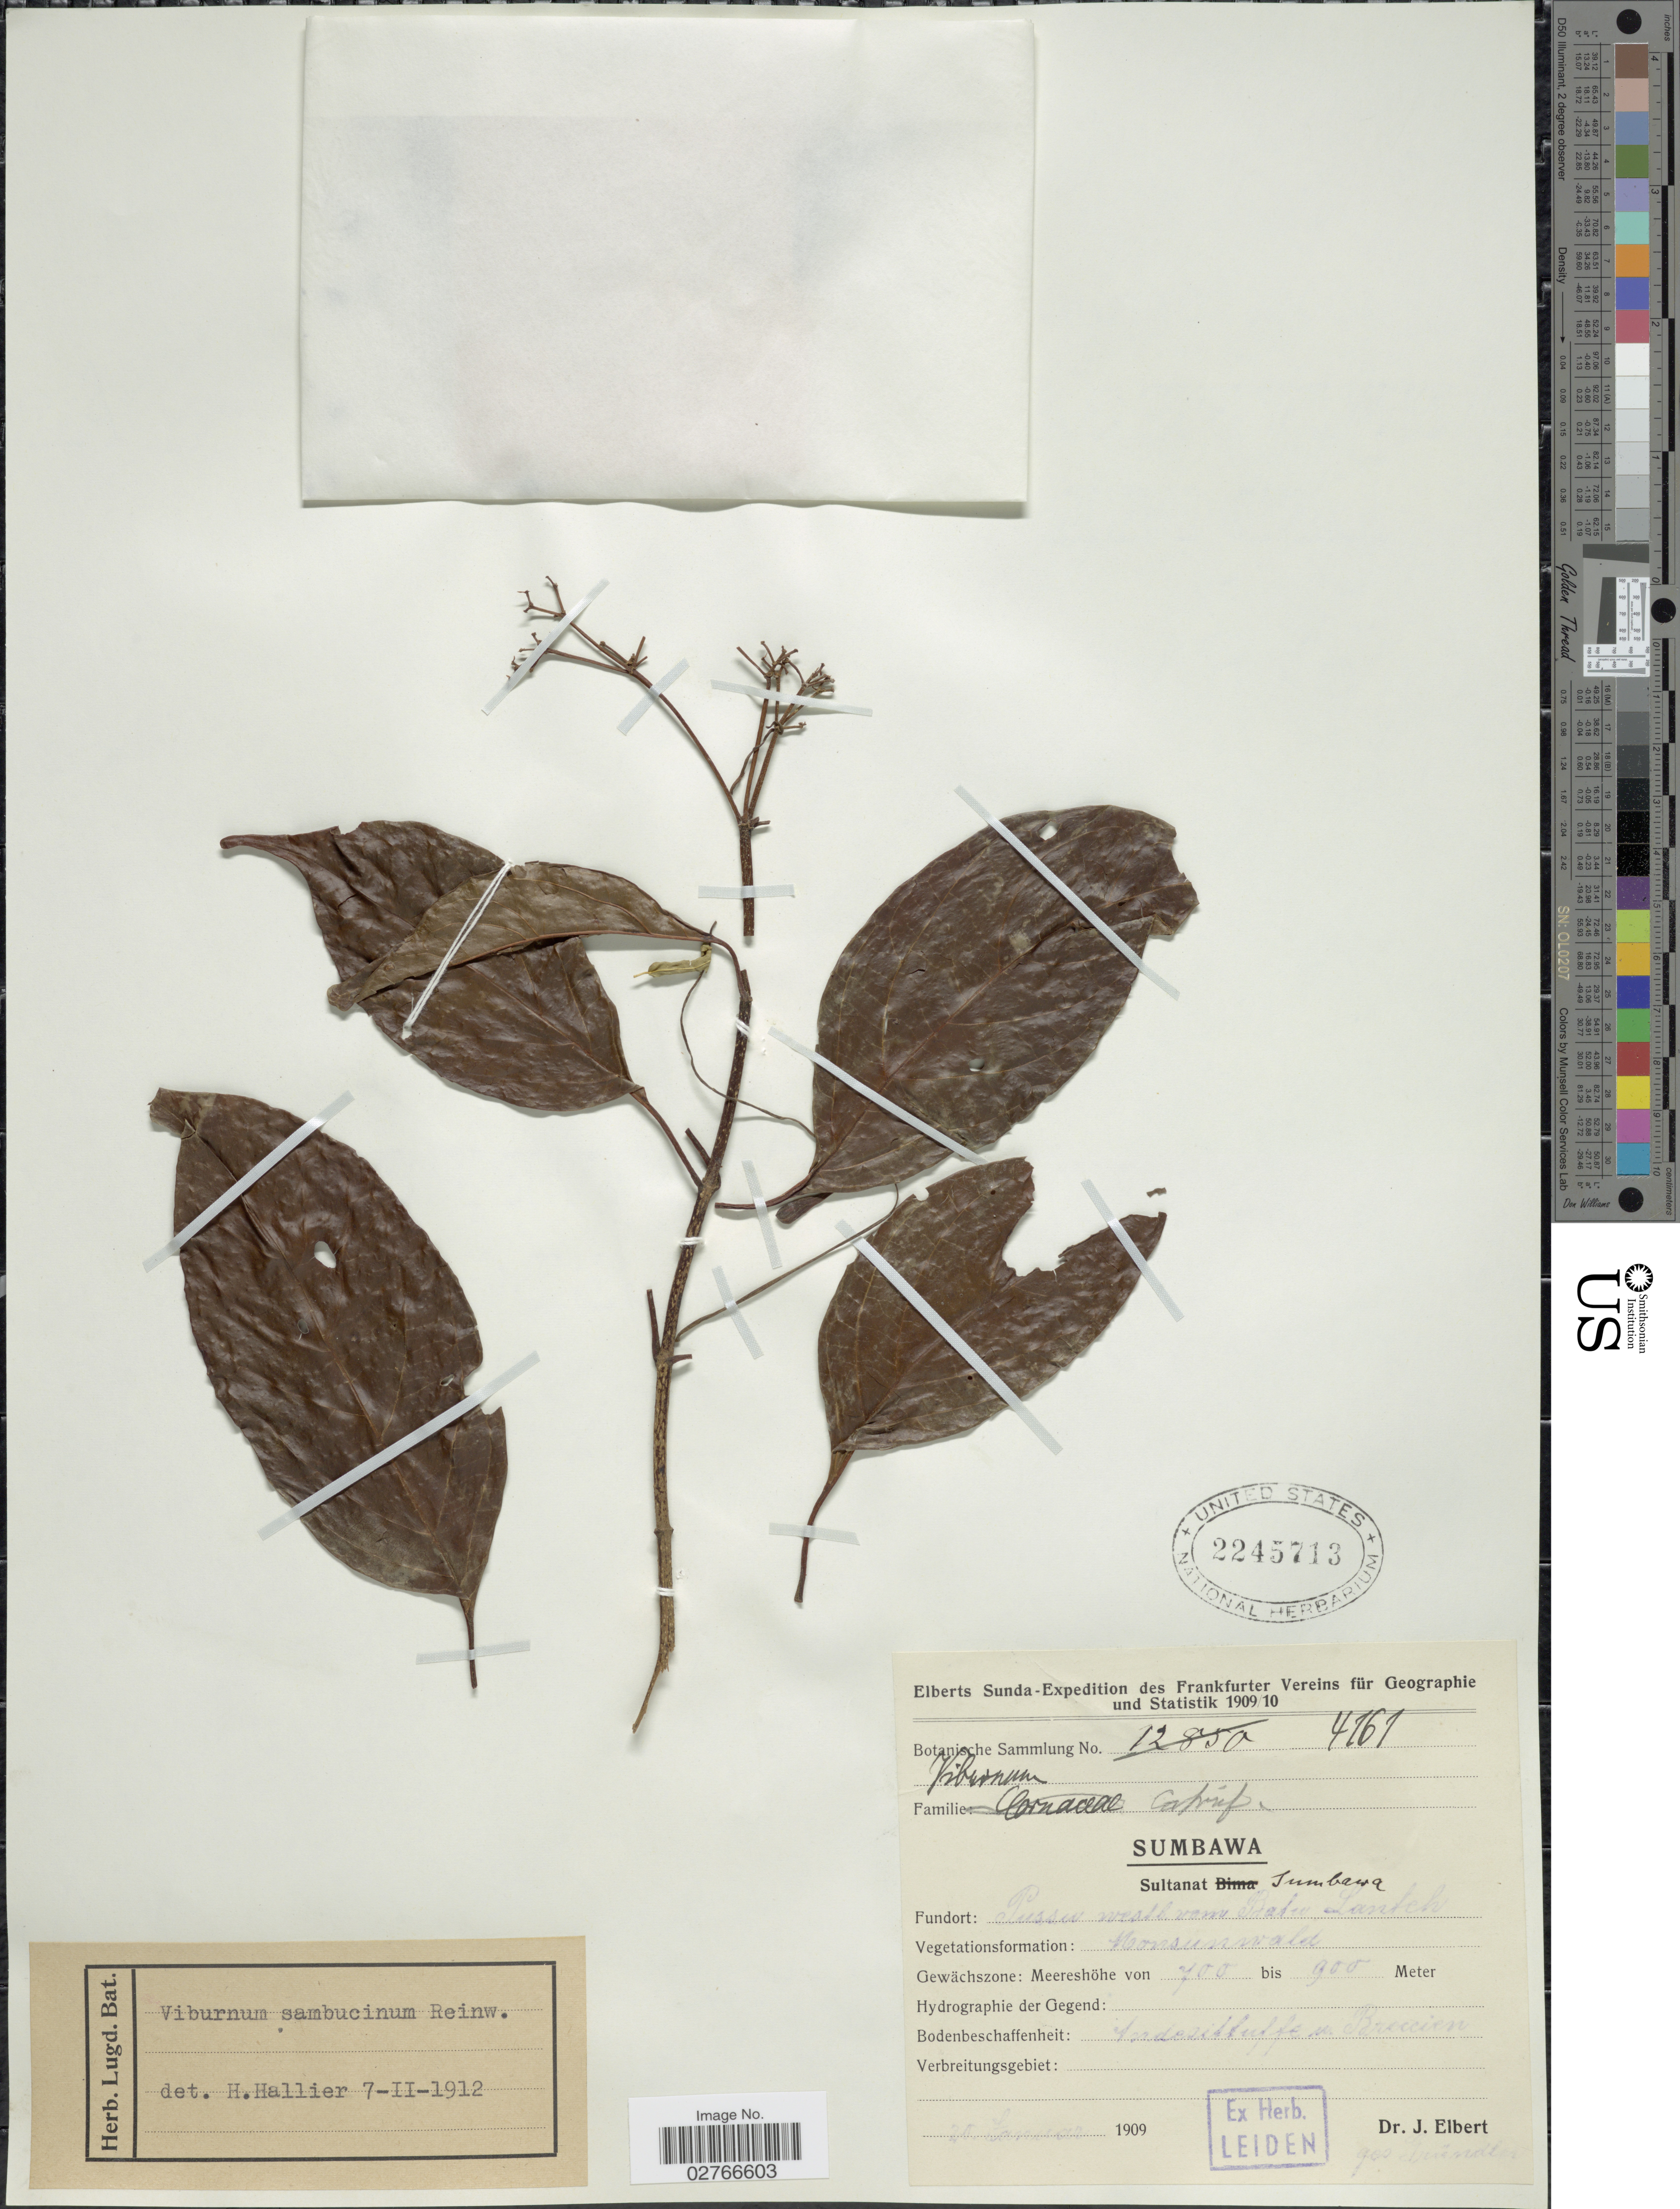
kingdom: Plantae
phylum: Tracheophyta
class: Magnoliopsida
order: Dipsacales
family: Viburnaceae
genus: Viburnum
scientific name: Viburnum sambucinum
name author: Reinw. ex Blume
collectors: J. Elbert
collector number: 4161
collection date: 1909-01-25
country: Indonesia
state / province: Nusa Tenggara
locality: Sumbawa. Sultanat Sumbawa. Pussu [interpreted] westl. vom Batu Lanteh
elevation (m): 700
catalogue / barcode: US 2245713